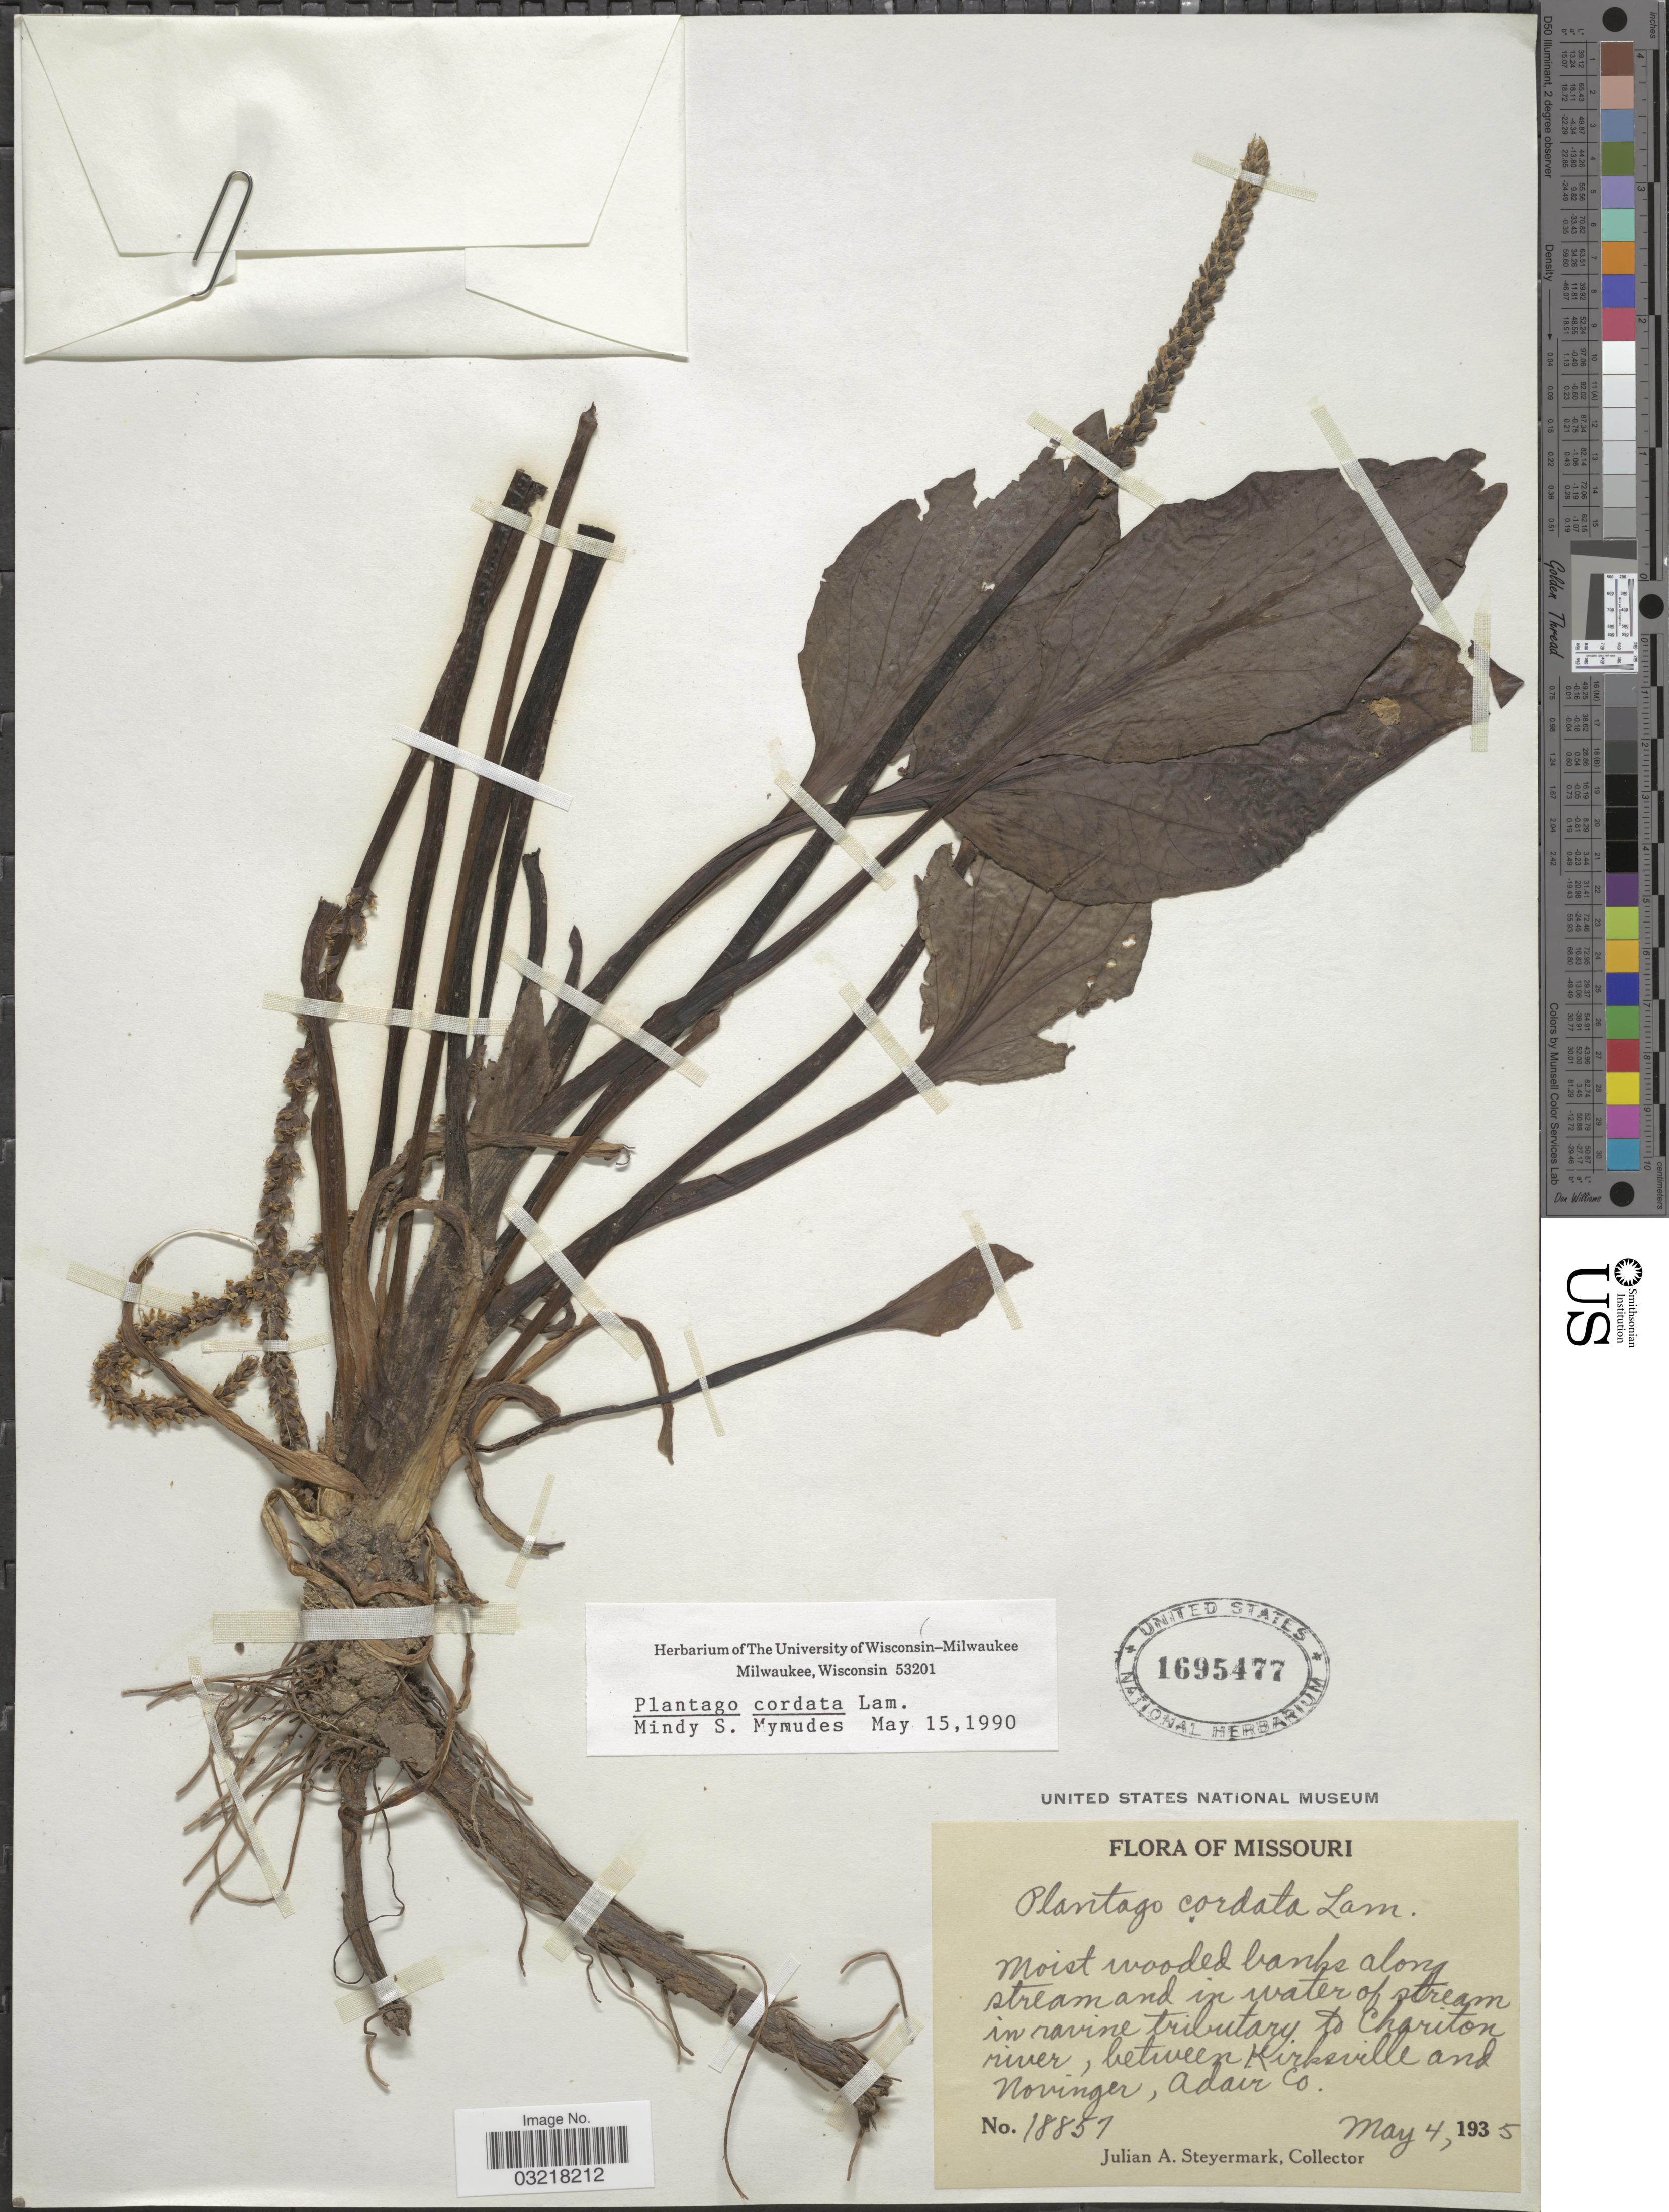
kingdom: Plantae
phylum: Tracheophyta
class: Magnoliopsida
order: Lamiales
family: Plantaginaceae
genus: Plantago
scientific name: Plantago cordata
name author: Lam.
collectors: J. Steyermark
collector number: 18857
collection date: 1935-05-04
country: United States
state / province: Missouri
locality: In ravine tributary to Chariton river, between Kirksville and Novinger, Adair Co.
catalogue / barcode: US 1695477